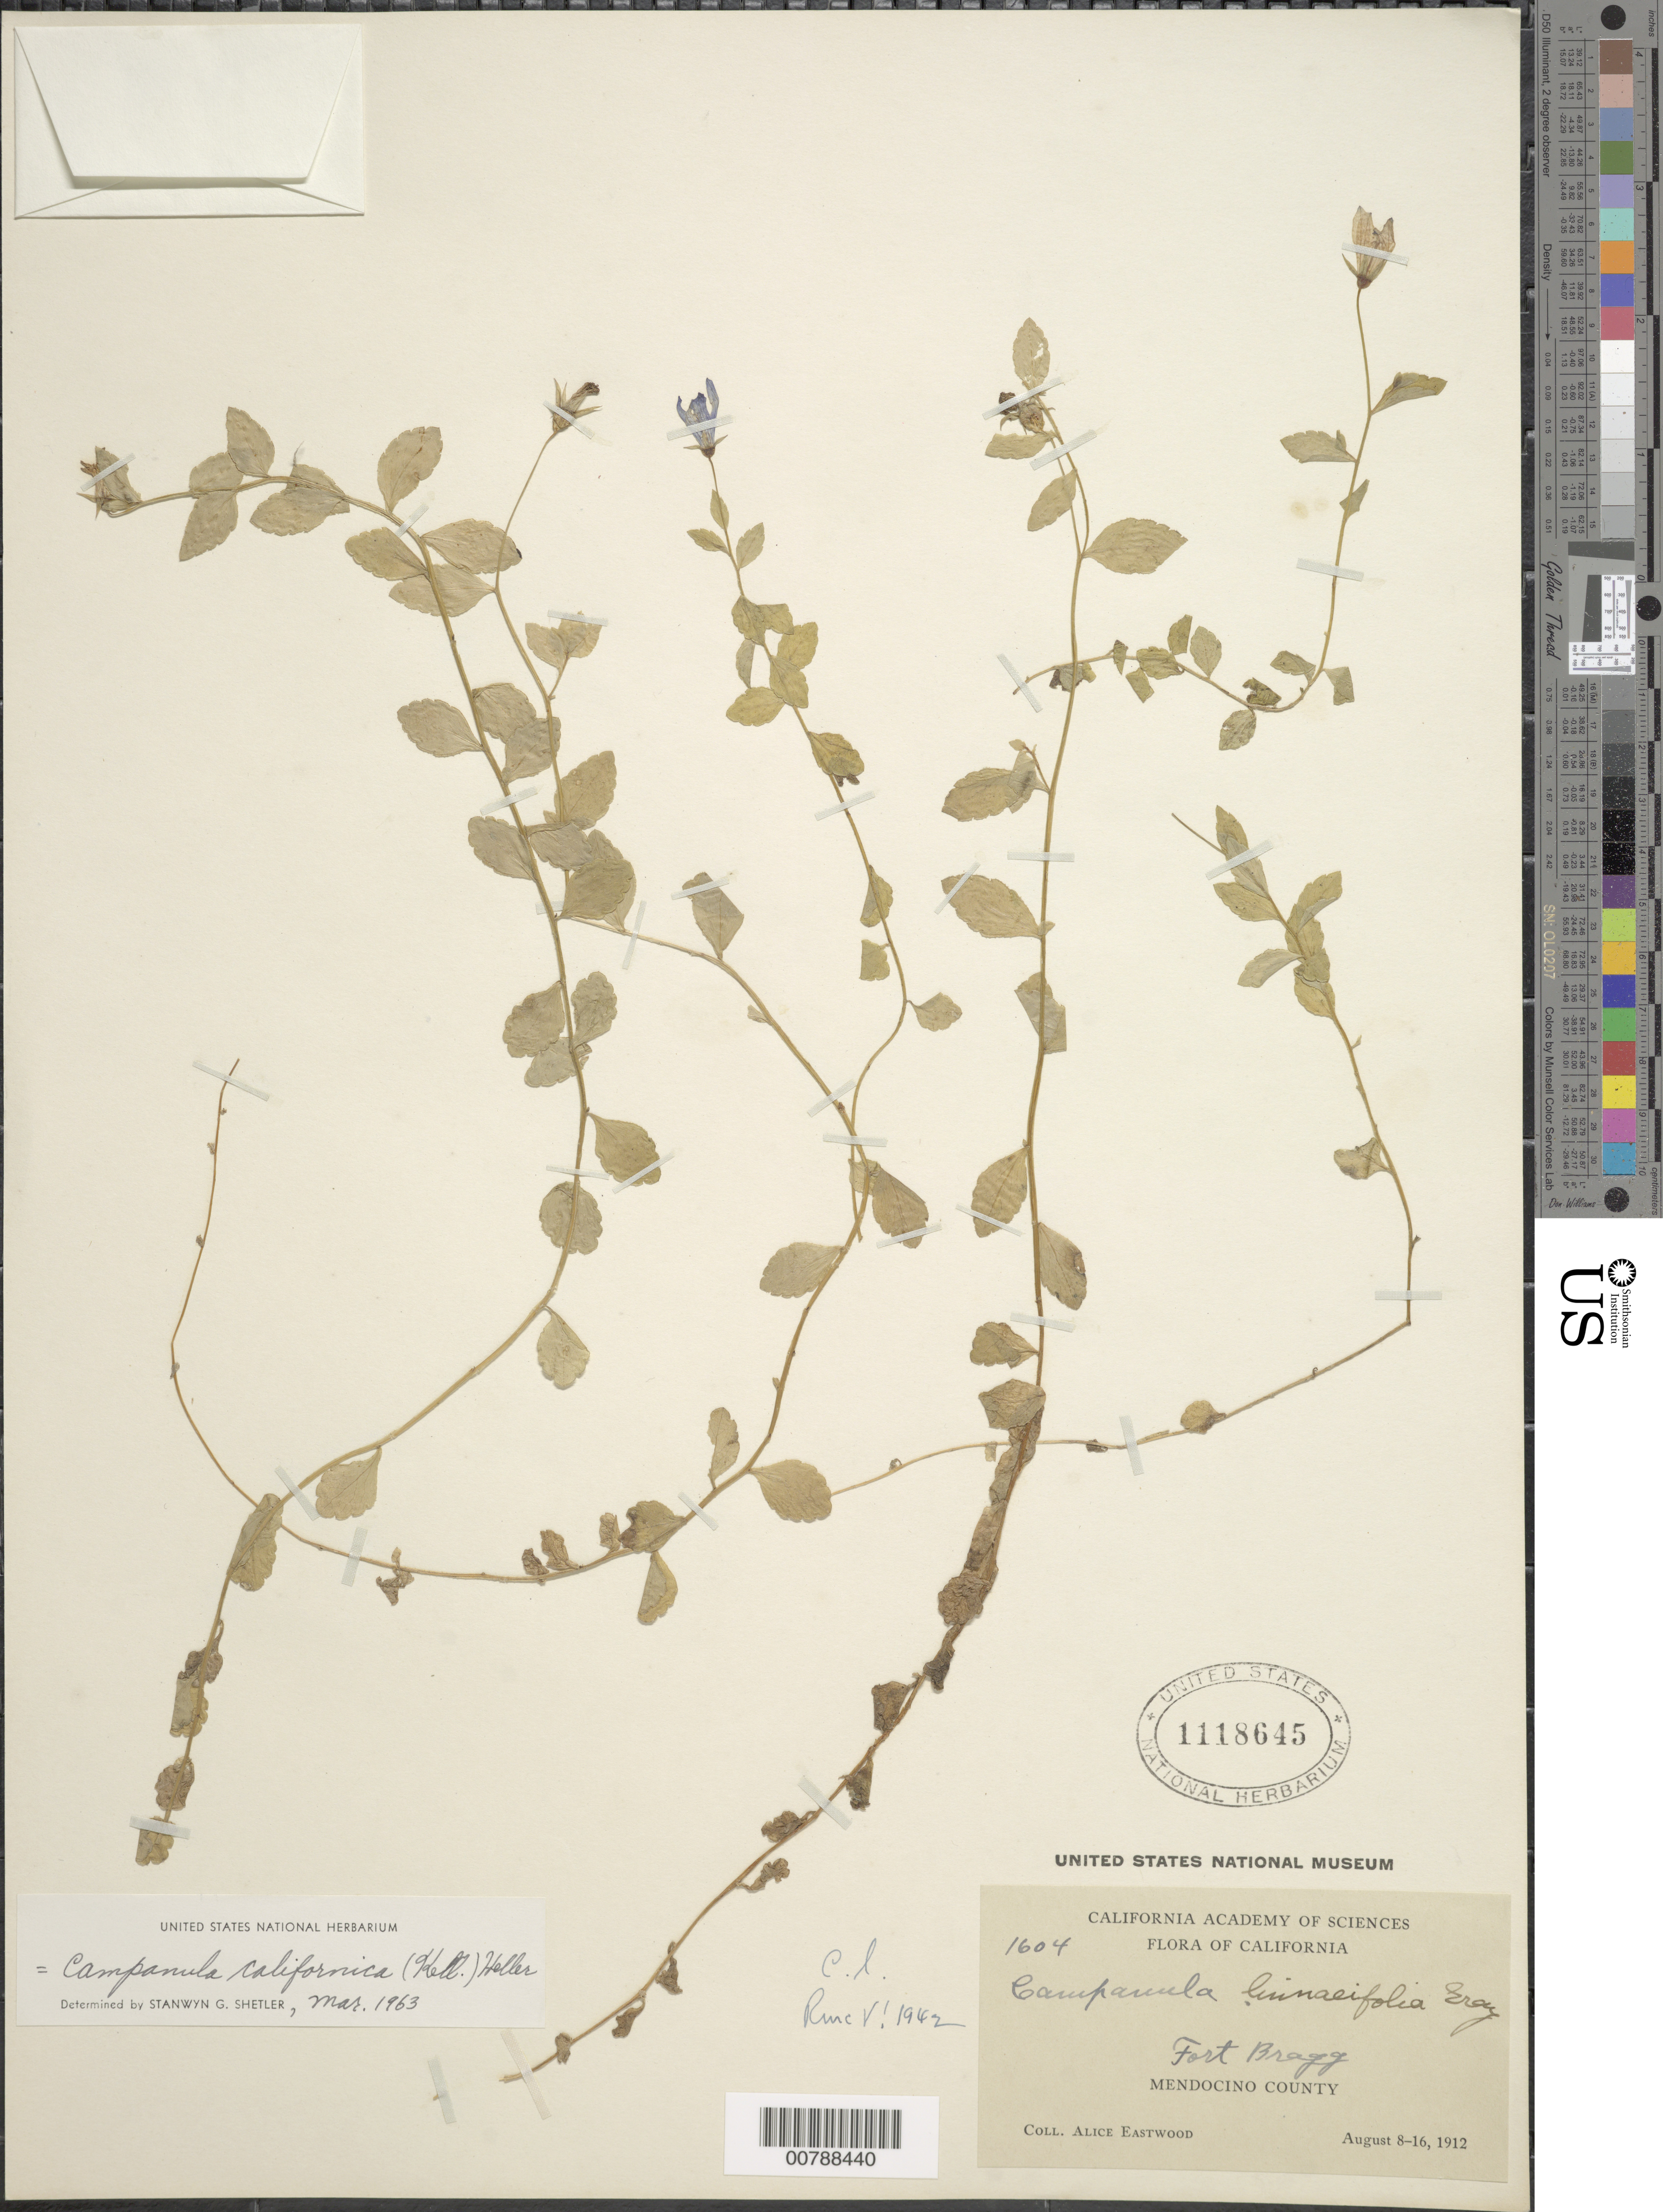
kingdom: Plantae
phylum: Tracheophyta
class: Magnoliopsida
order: Asterales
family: Campanulaceae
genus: Campanula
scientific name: Campanula californica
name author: (Kellogg) A. Heller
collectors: A. Eastwood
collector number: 1604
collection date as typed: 08 Aug 1912 to 16 Aug 1912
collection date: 1912-08-08/1912-08-16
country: United States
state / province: California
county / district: Mendocino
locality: Fort Bragg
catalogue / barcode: US 1118645